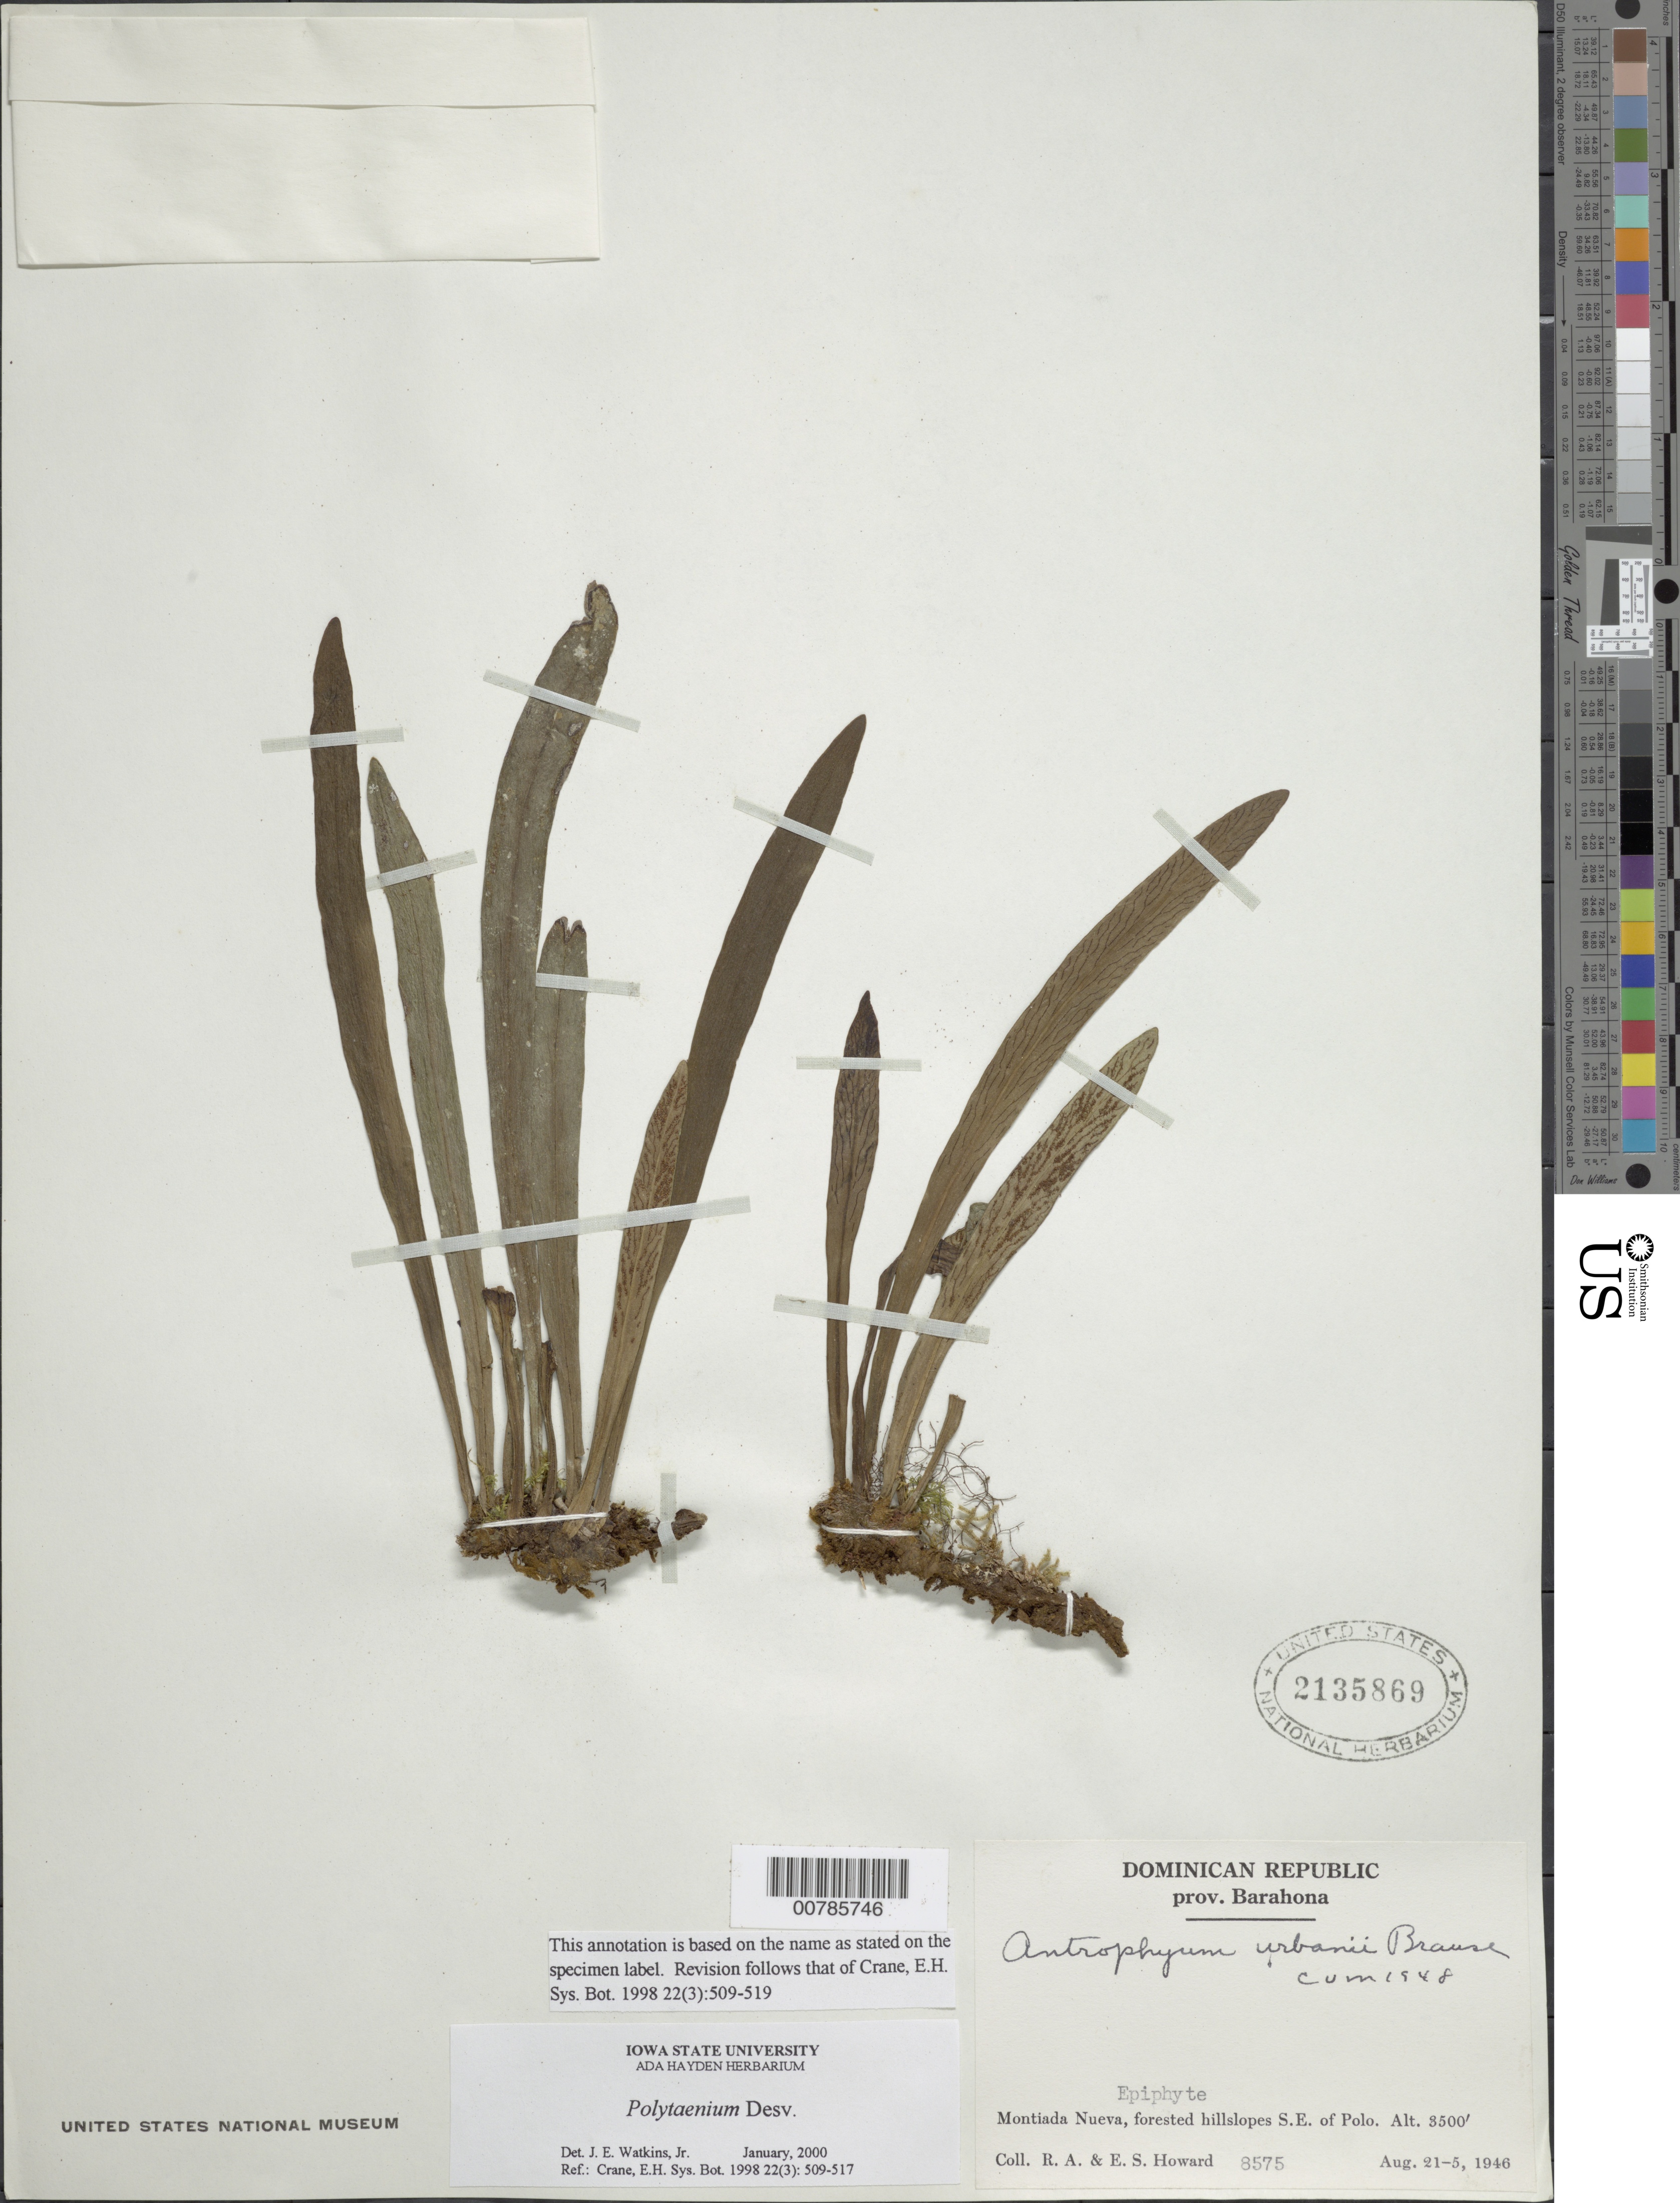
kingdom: Plantae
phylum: Tracheophyta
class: Polypodiopsida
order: Polypodiales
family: Pteridaceae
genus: Polytaenium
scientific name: Polytaenium urbanii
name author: (Brause) Alain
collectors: R. A. Howard & E. S. Howard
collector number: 8575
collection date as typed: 21 Aug 1946 25 Aug 1946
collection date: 1946-08-21/1946-08-25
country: Dominican Republic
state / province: Barahona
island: Hispaniola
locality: Montiada Nueva, SE of Polo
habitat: Forested hillslopes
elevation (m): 1067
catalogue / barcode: US 2135869